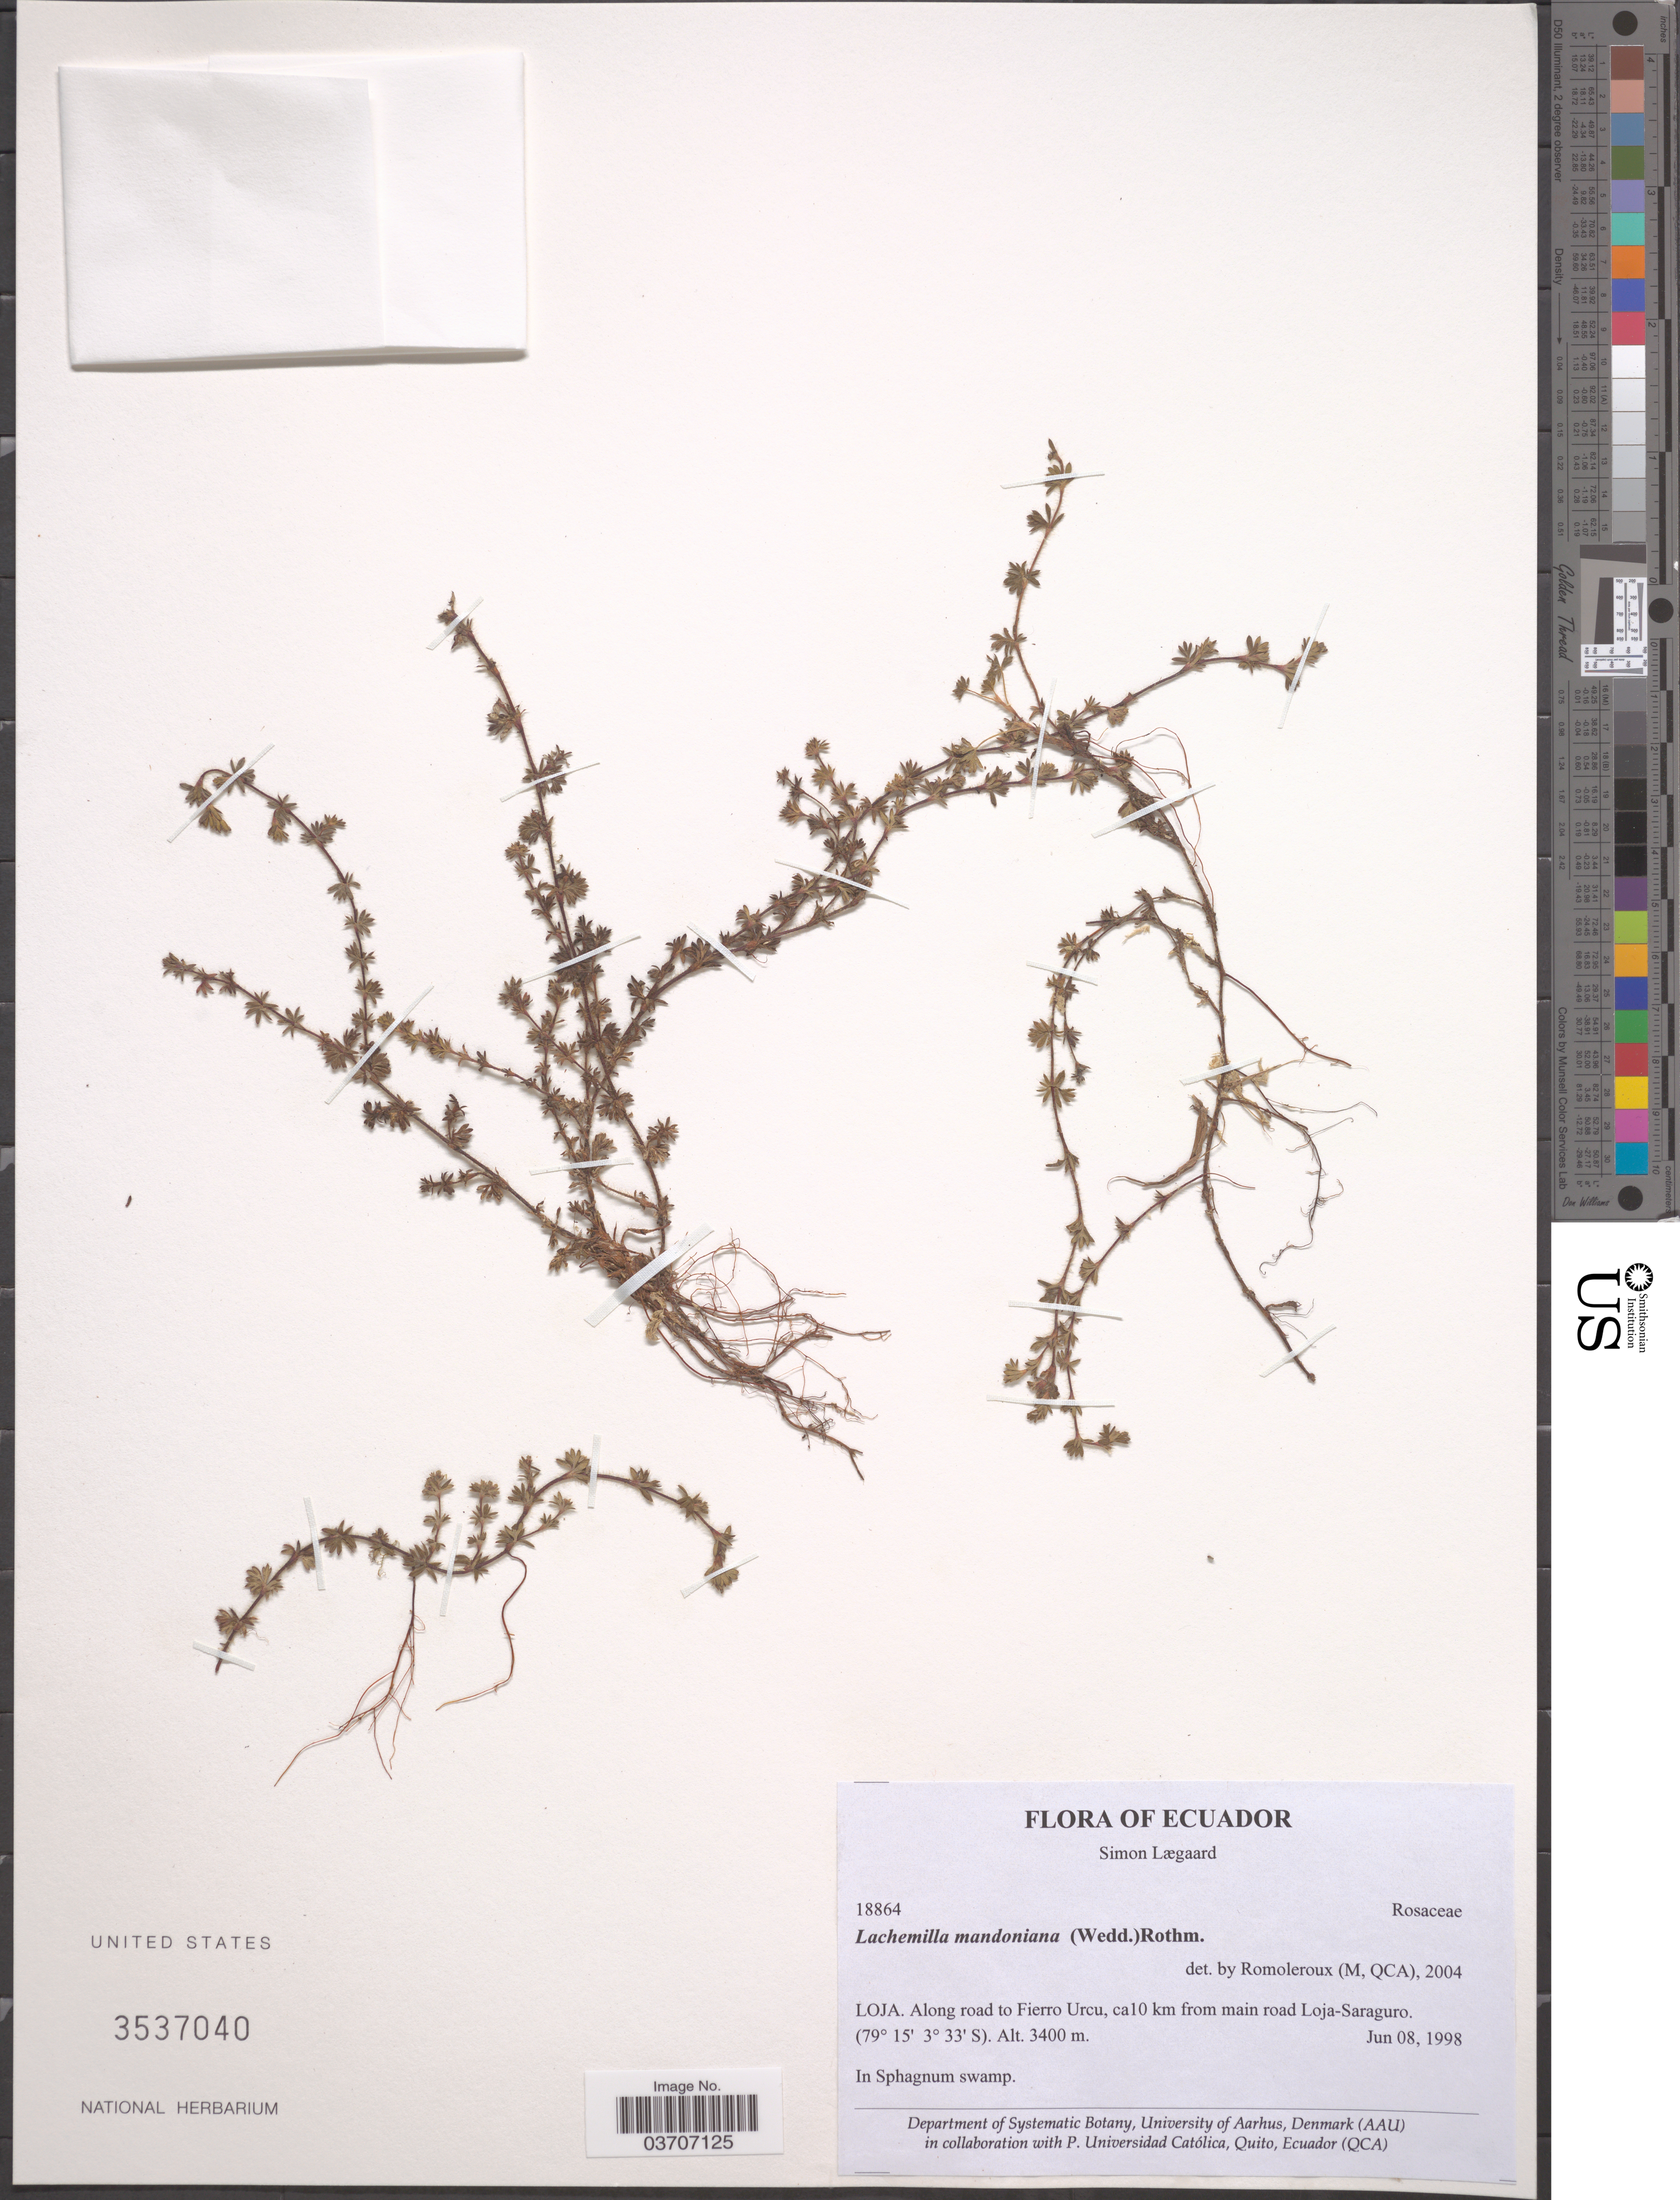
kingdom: Plantae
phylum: Tracheophyta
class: Magnoliopsida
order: Rosales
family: Rosaceae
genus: Lachemilla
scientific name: Lachemilla mandoniana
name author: (Wedd.) Rothm.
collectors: S. Lægaard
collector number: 18864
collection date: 1998-06-08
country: Ecuador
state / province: Loja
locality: Along road to Fierro Urcu, ca 10 km from main road Loja-Saraguro.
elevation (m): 3400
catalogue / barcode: US 3537040